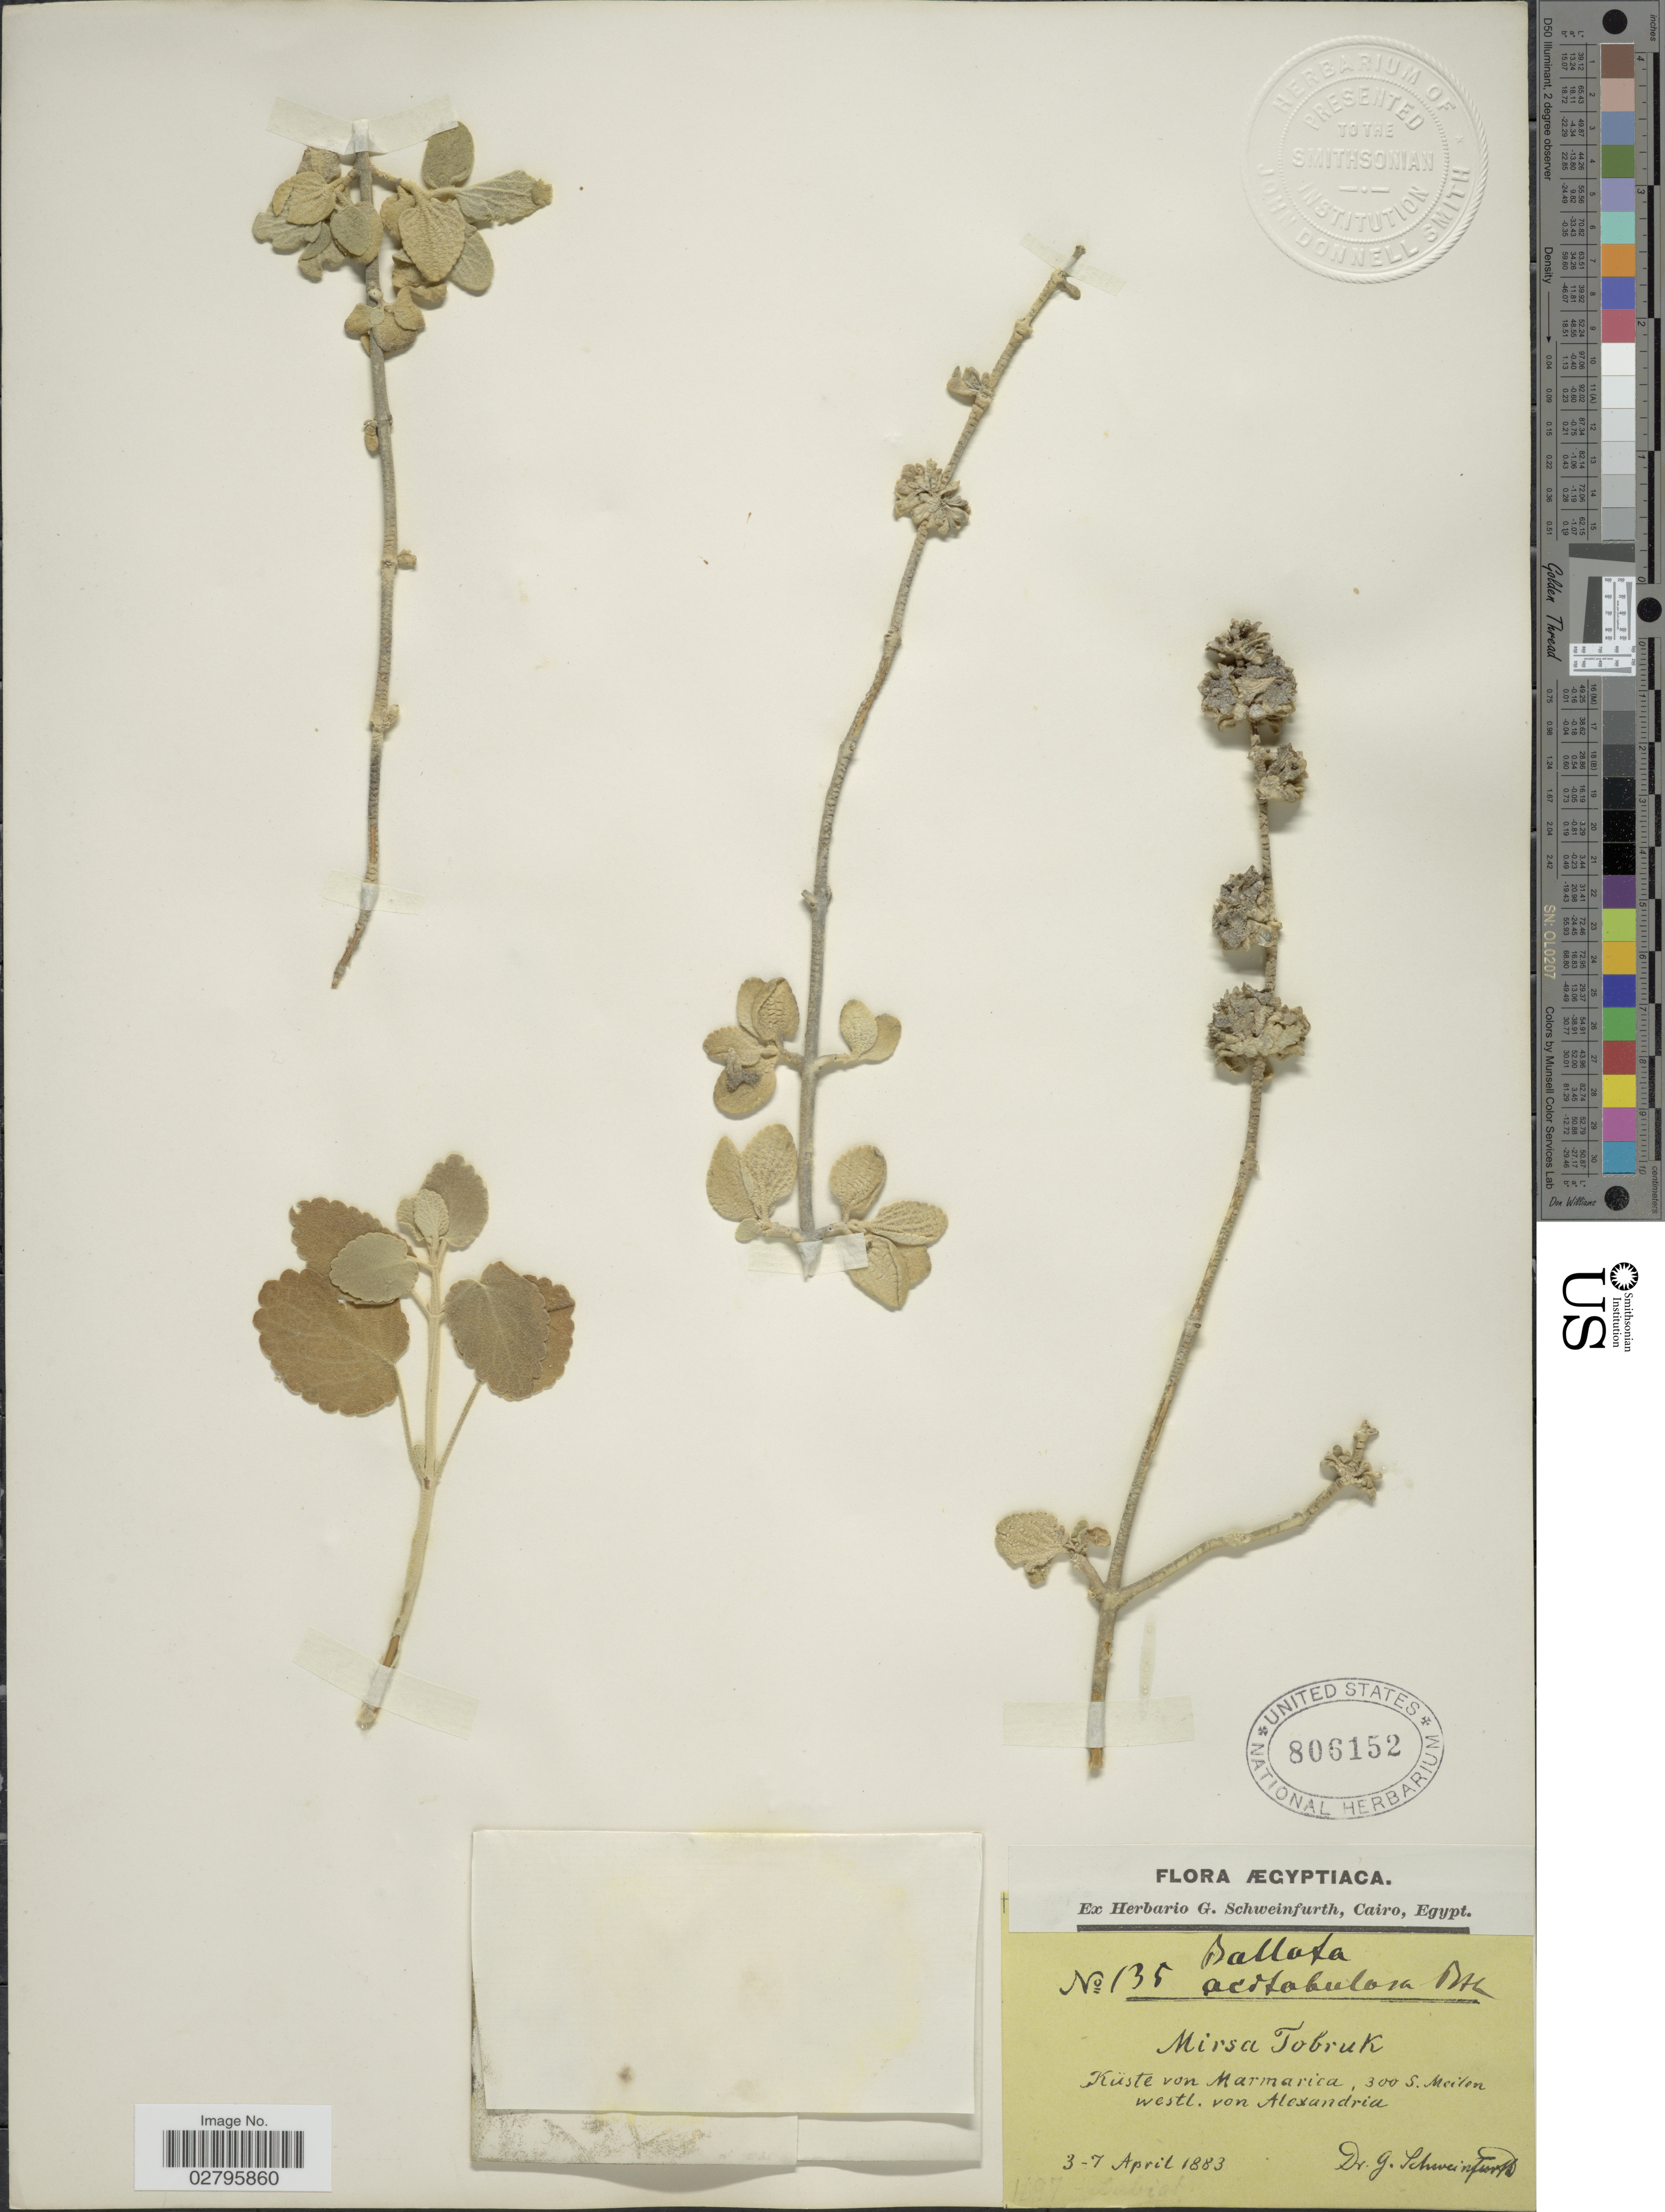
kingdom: Plantae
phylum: Tracheophyta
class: Magnoliopsida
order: Lamiales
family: Lamiaceae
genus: Ballota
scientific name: Ballota acetabulosa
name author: (L.) Benth.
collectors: G. A. Schweinfurth (herbarium)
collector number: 135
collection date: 1883-04-03/1883-04-07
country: Egypt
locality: Ægyptiaca. Küste von Marmarica, 300 S. Meilen westl. von Alexandria.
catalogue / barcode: US 806152